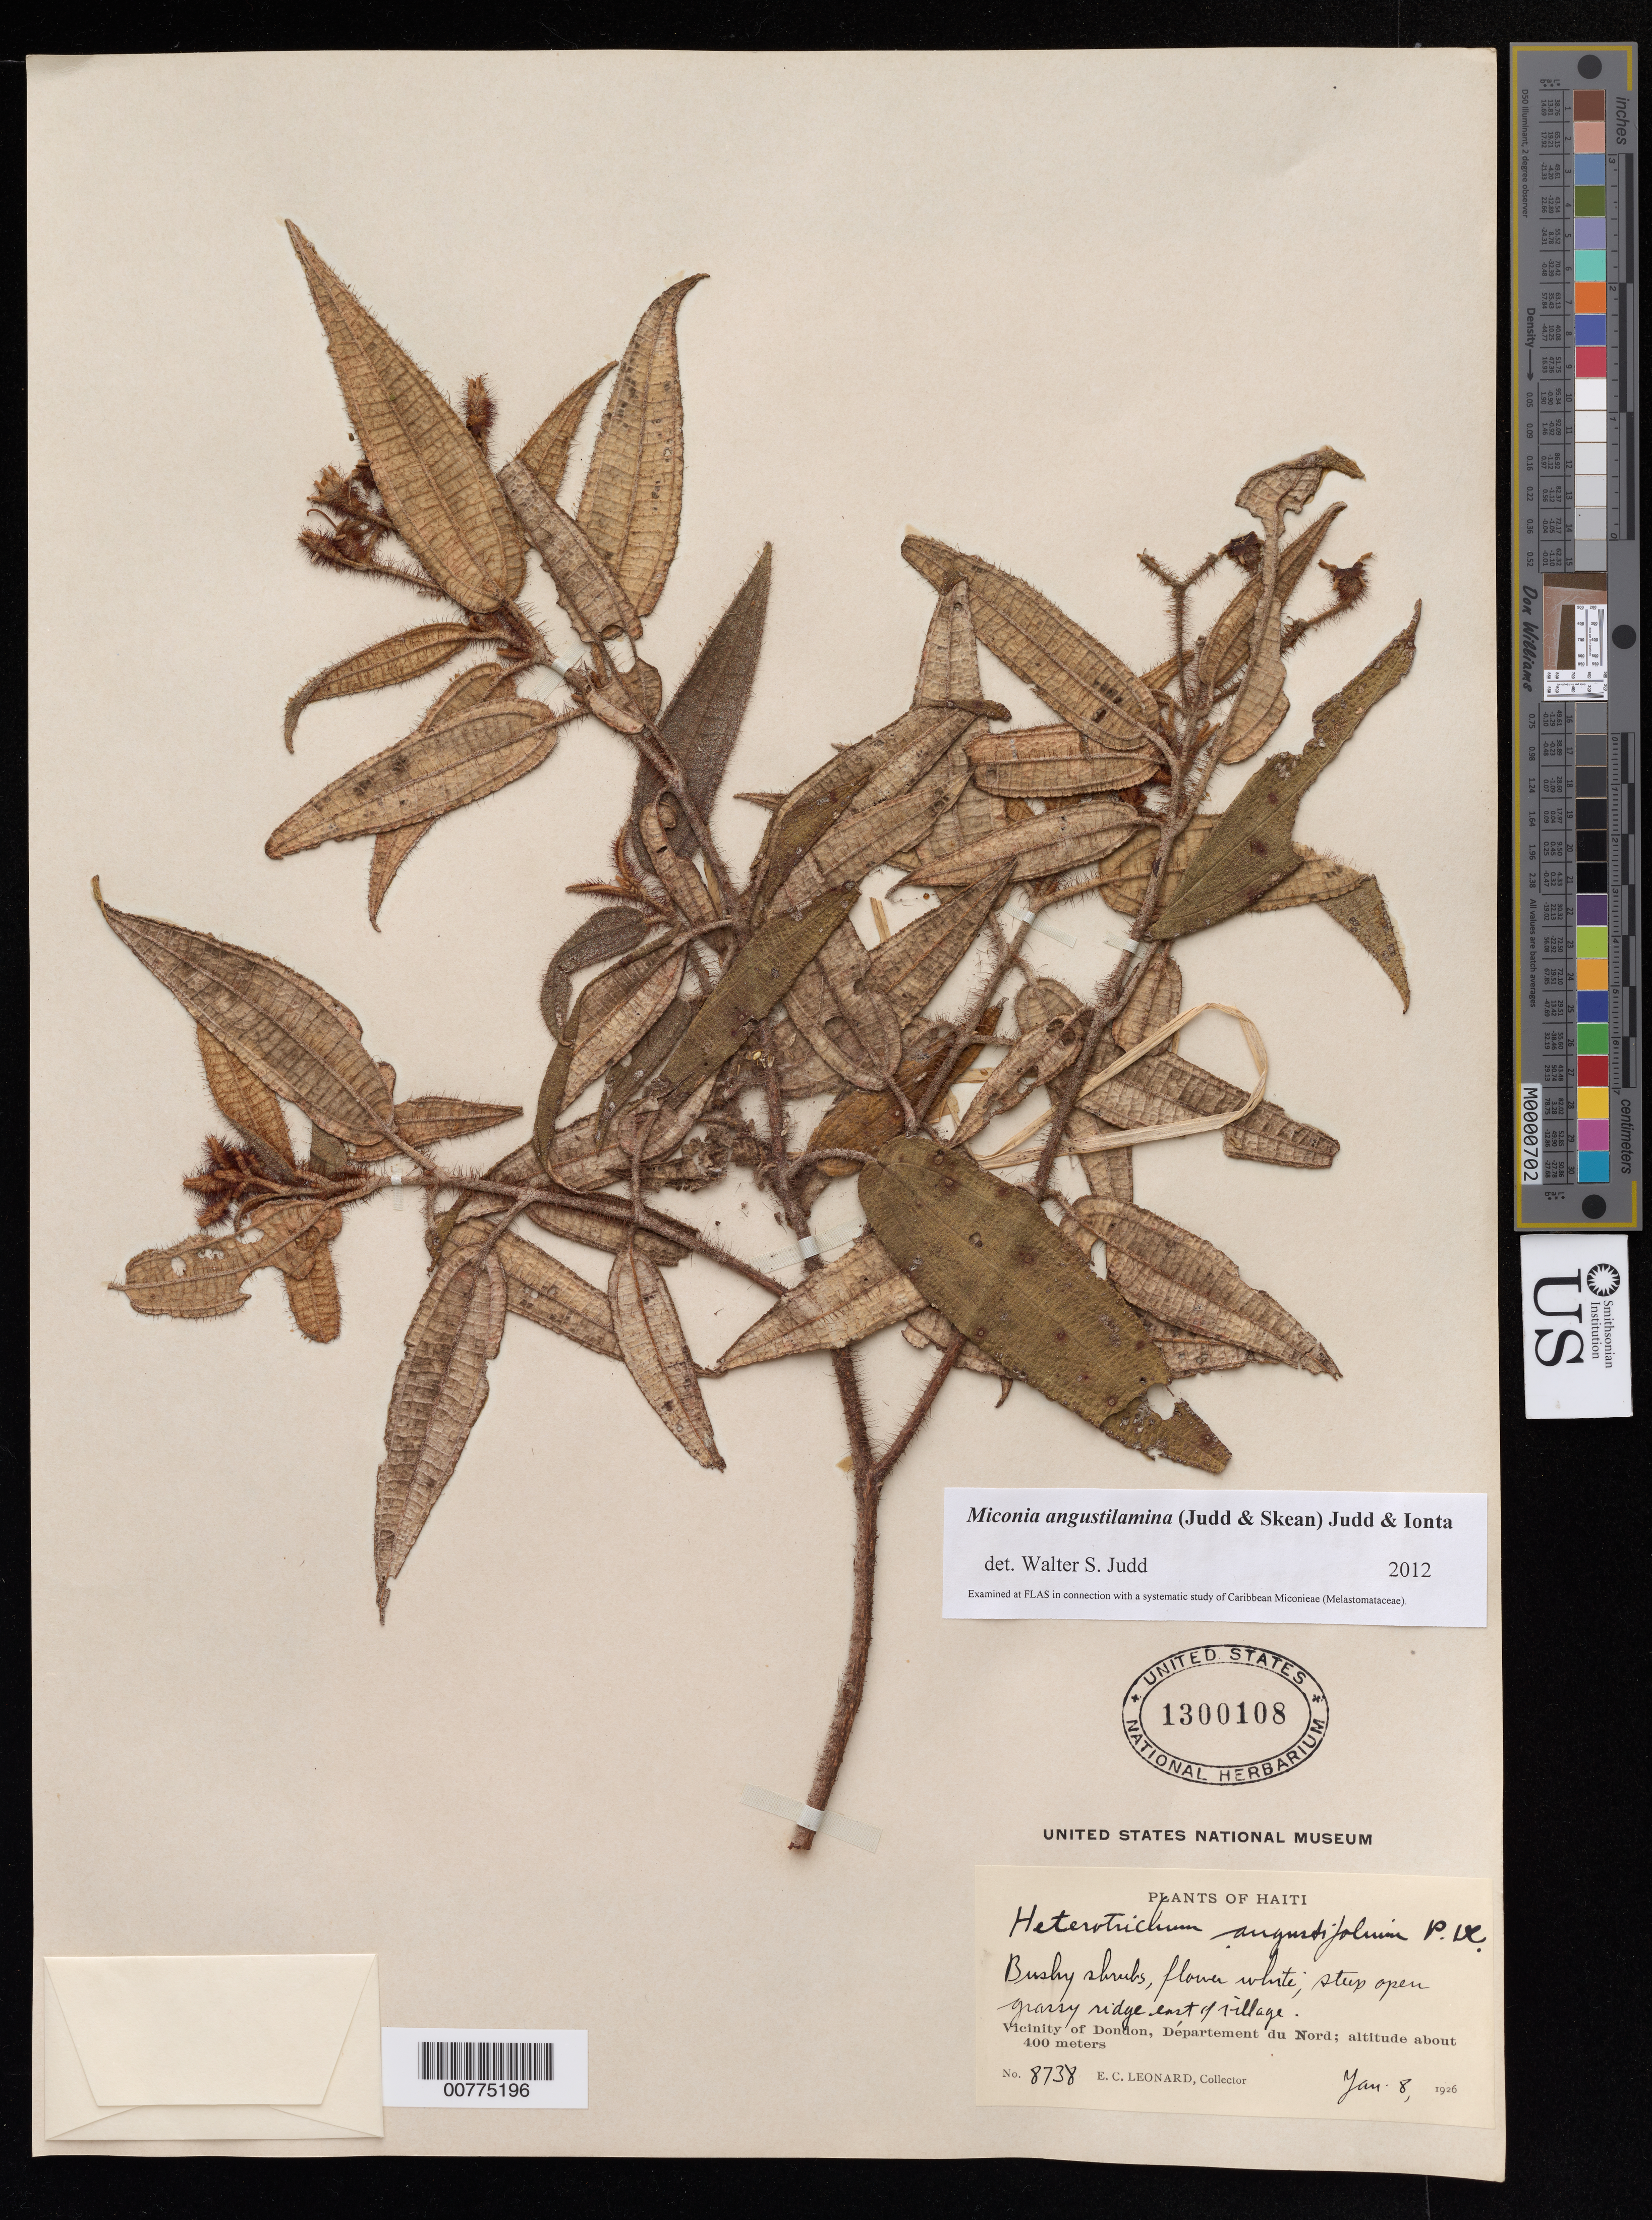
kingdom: Plantae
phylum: Tracheophyta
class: Magnoliopsida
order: Myrtales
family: Melastomataceae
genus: Miconia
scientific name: Miconia angustilamina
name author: (Judd & Skean) Judd & Ionta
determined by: Judd, Walter S.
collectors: E. C. Leonard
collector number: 8738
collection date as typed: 08 Jan 1926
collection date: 1926-01-08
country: Haiti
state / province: Nord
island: Hispaniola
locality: Vicinity of Marmelade, east of village.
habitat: Steep open grassy ridge.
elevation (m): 400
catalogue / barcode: US 1300108